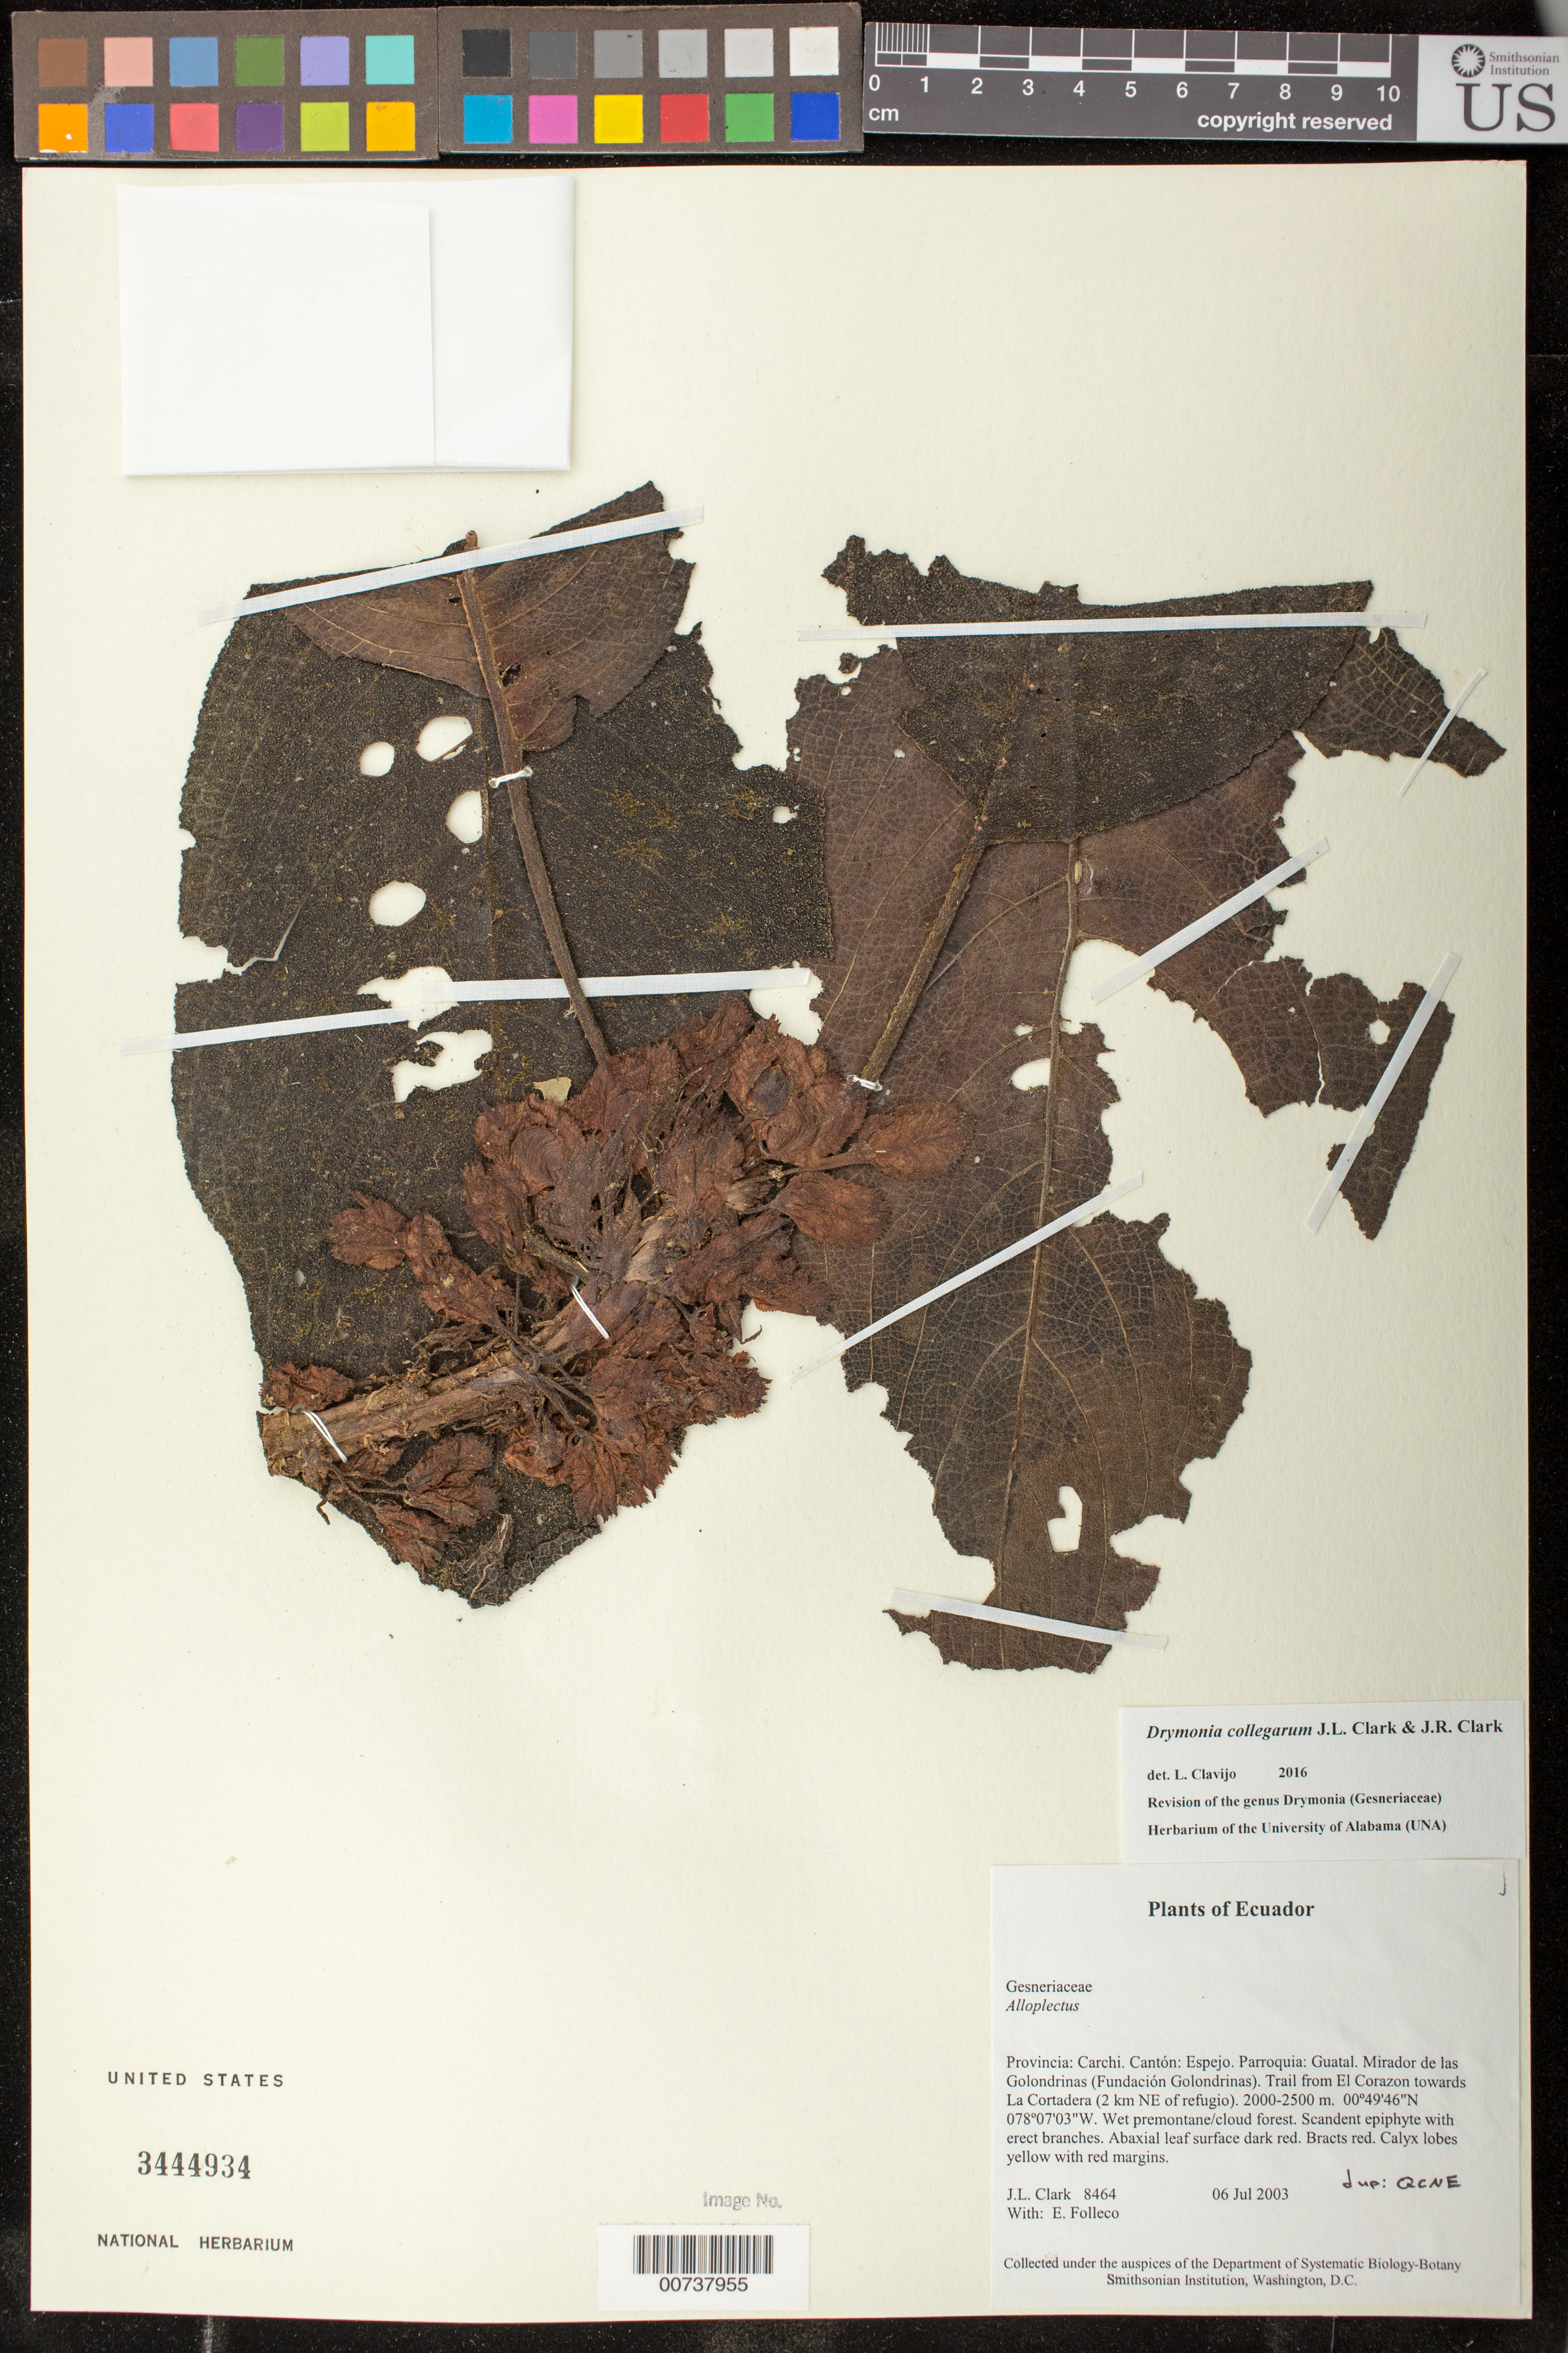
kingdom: Plantae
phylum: Tracheophyta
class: Magnoliopsida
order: Lamiales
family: Gesneriaceae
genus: Drymonia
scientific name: Drymonia collegarum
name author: J.L. Clark & J.R. Clark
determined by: Clavijo, L.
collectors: J. L. Clark & E. Folleco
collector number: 8464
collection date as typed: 06 Jul 2003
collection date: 2003-07-06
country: Ecuador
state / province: Carchi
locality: Espejo. Parroquia: Guatal. Mirador de las Golondrinas (Fundación Golondrinas). Trail from El Corazon towards La Cortadera (2 km NE of refugio).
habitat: Wet premontane/cloud forest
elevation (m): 2000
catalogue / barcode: US 3444934